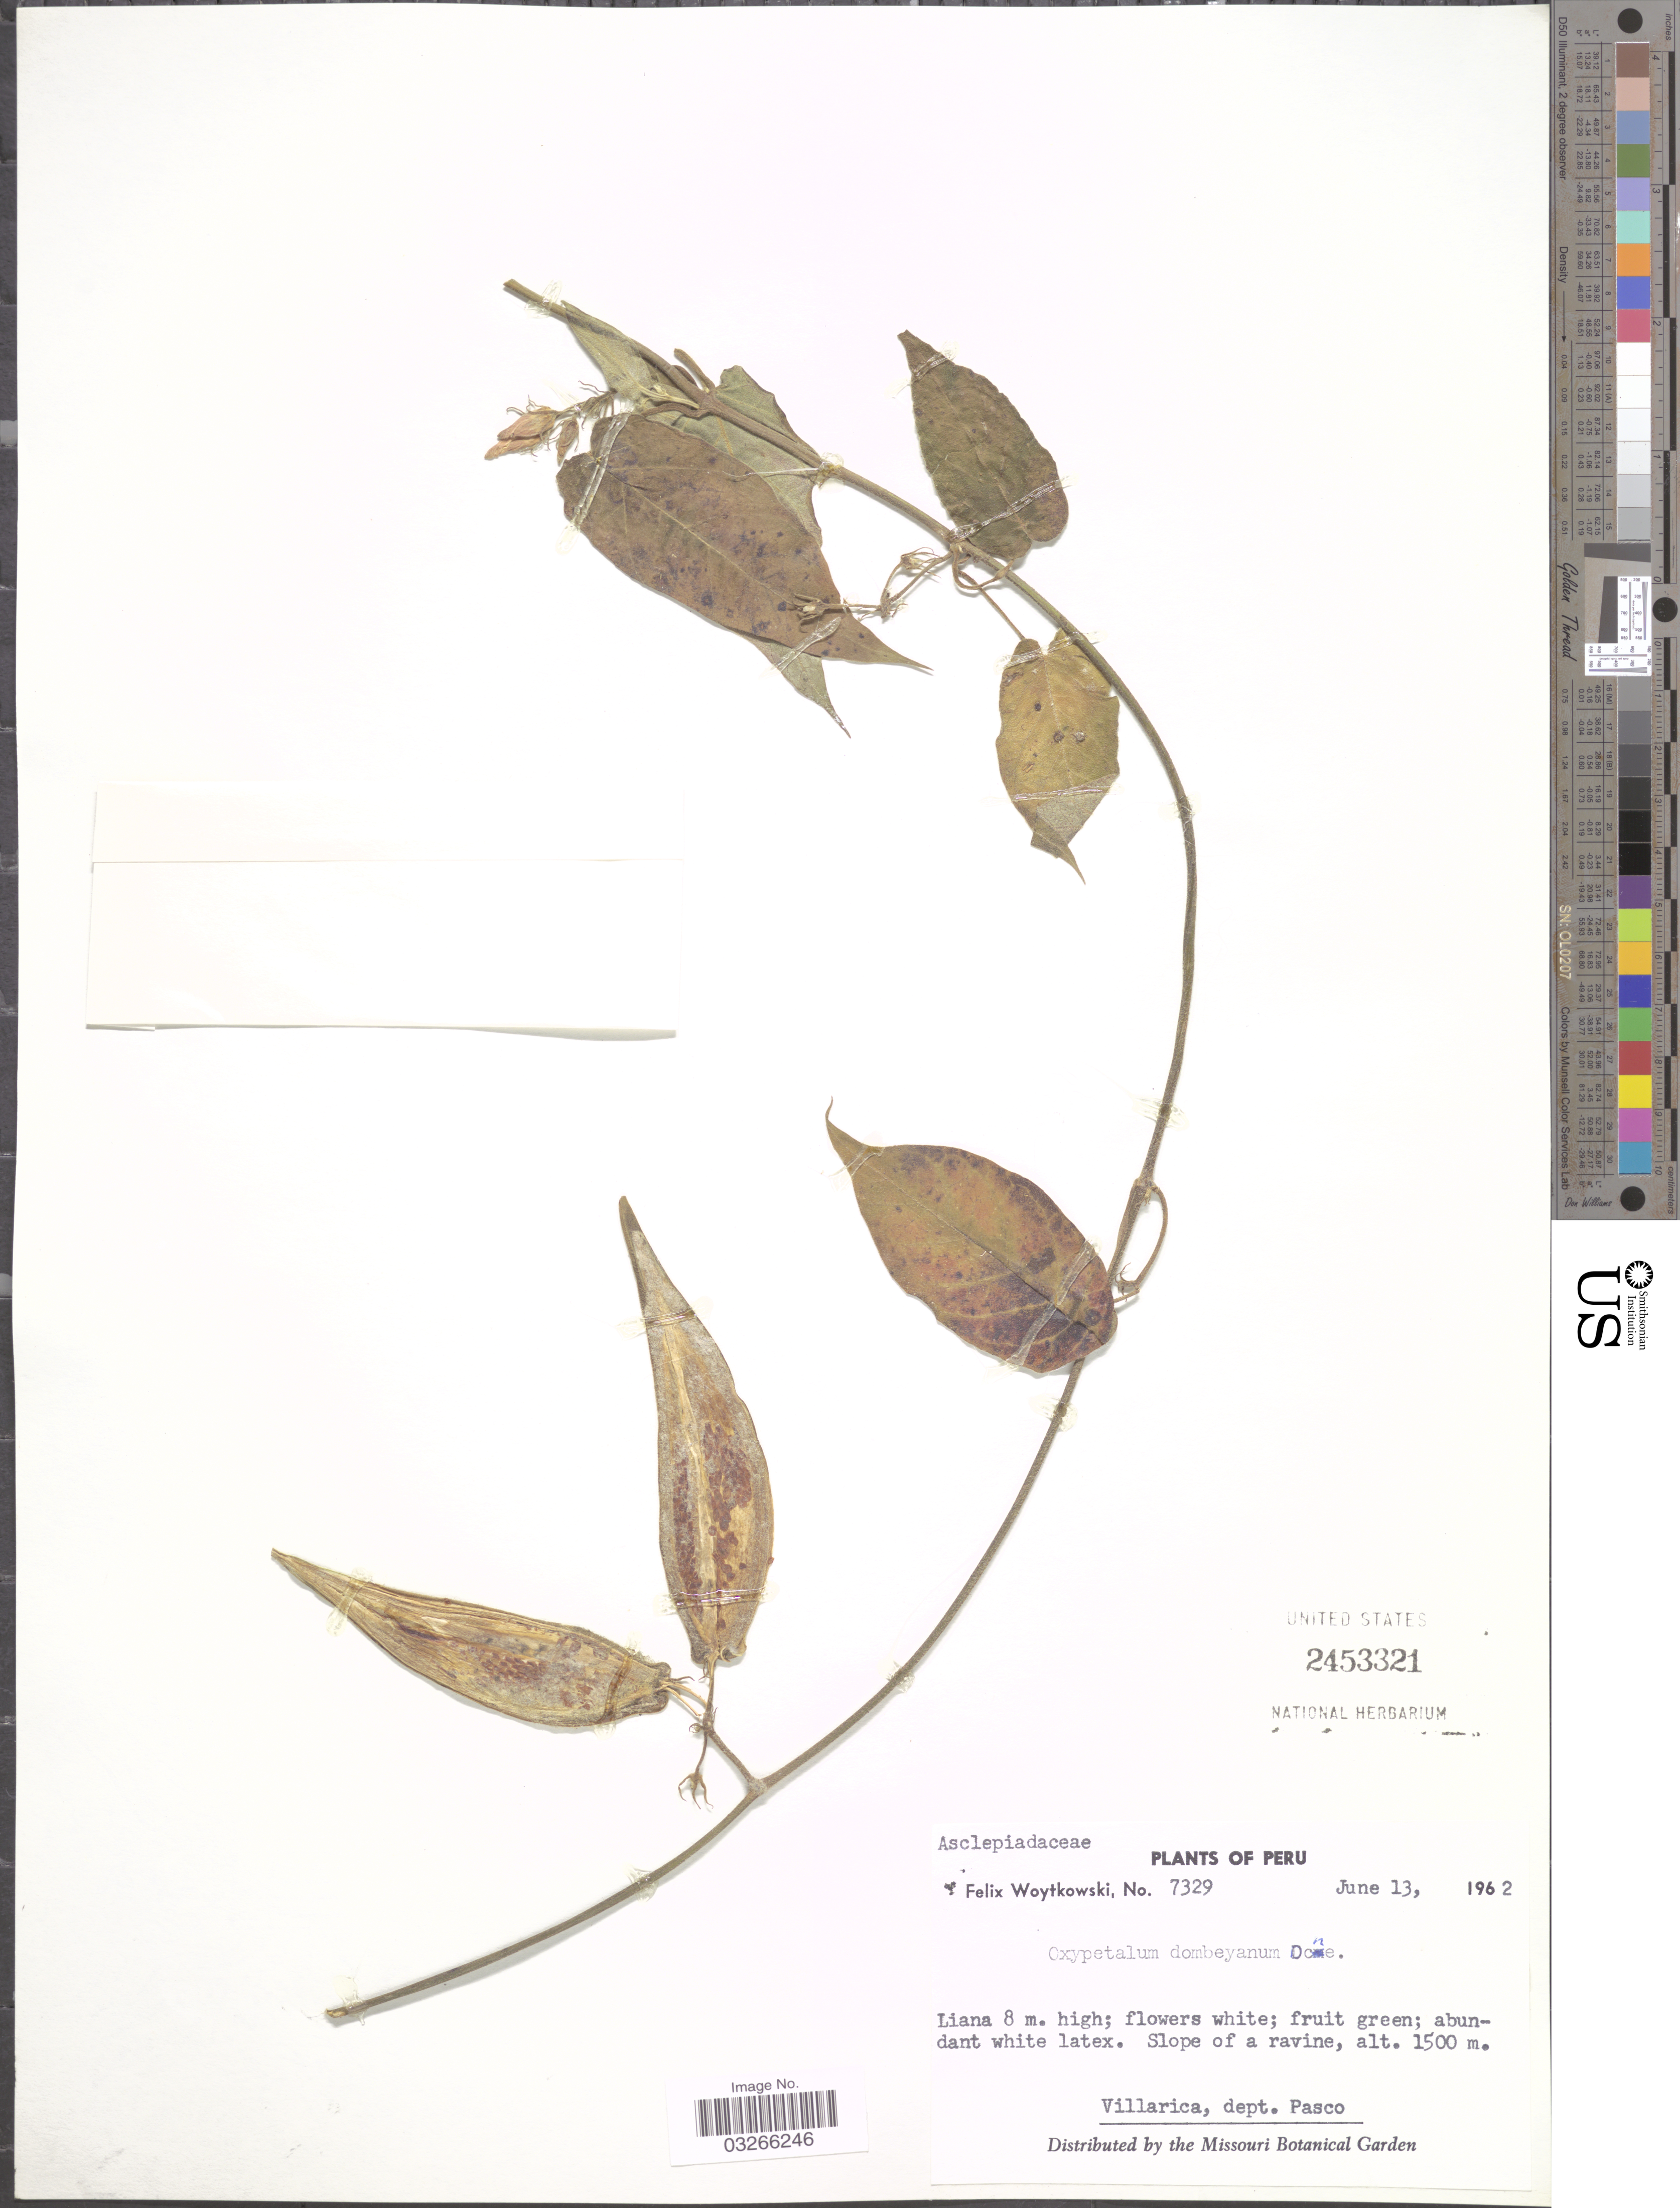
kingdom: Plantae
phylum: Tracheophyta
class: Magnoliopsida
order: Gentianales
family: Apocynaceae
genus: Oxypetalum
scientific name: Oxypetalum dombeyanum Decne.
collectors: F. Woytkowski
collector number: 7329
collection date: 1962-06-13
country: Peru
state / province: Pasco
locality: Villarica, dept. Pasco.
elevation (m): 1500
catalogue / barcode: US 2453321